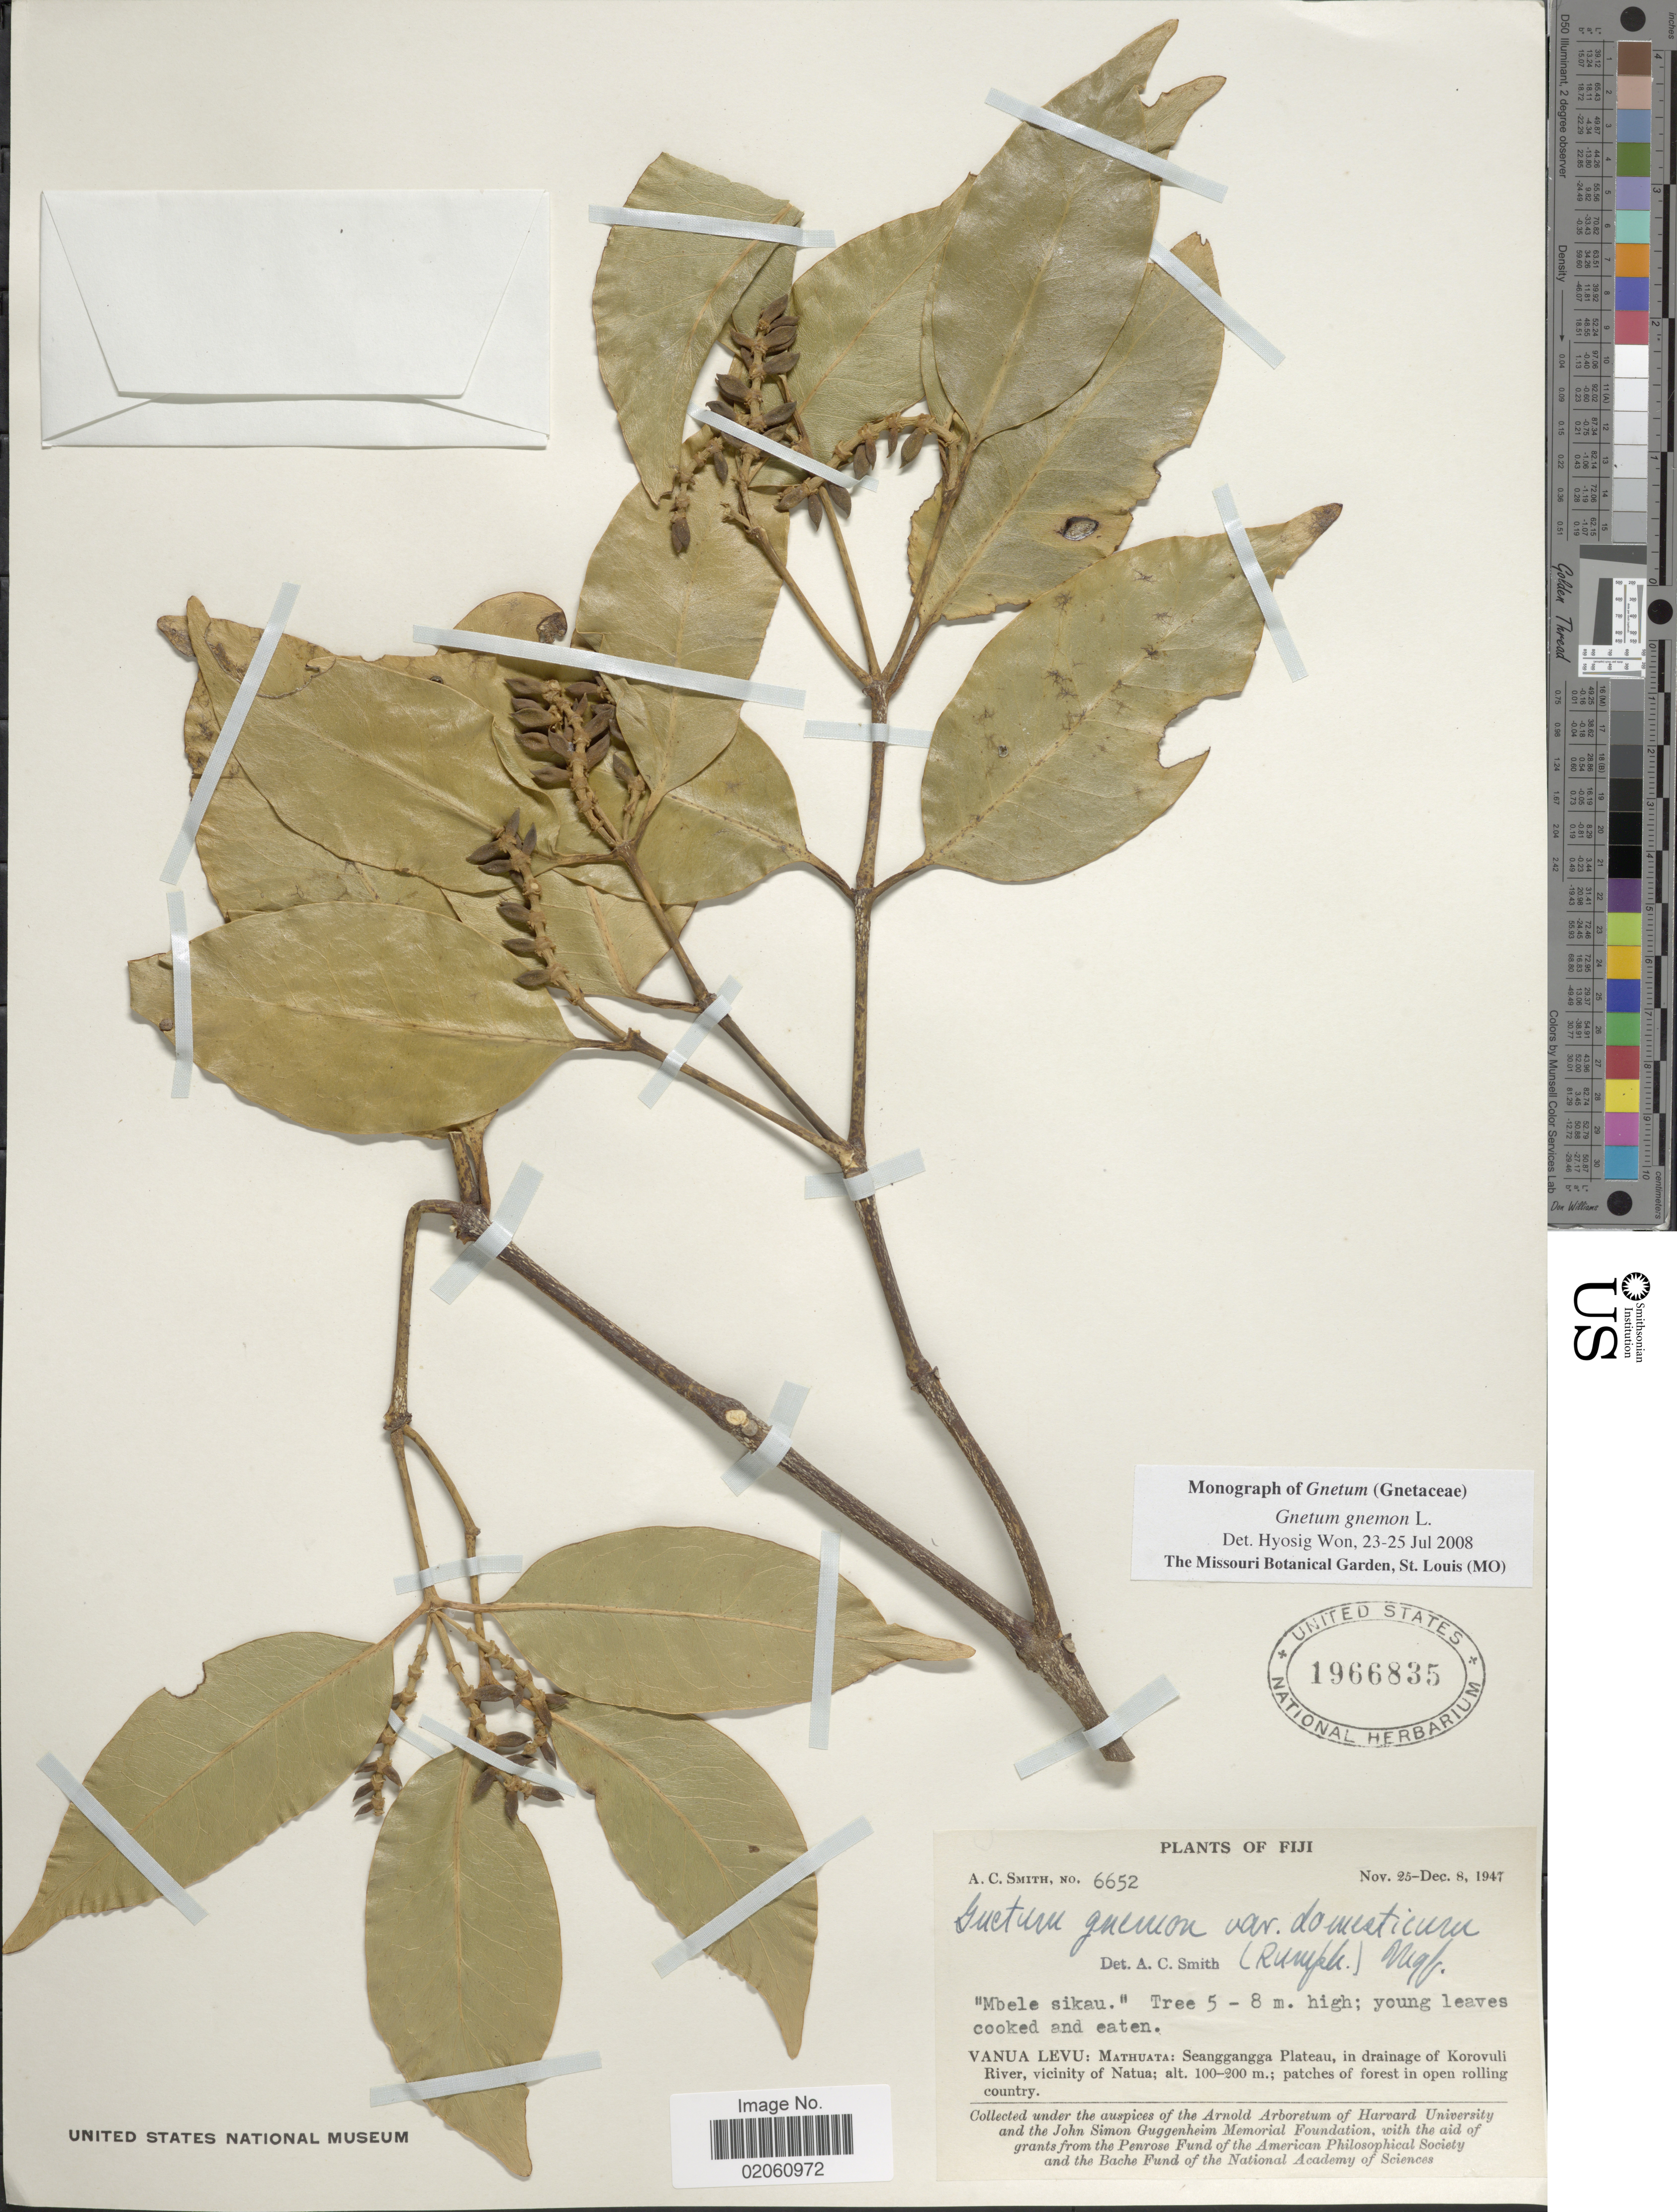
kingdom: Plantae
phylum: Tracheophyta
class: Gnetopsida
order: Gnetales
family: Gnetaceae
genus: Gnetum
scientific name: Gnetum gnemon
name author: L.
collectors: A. C. Smith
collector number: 6652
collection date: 1947-11-25/1947-12-08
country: Fiji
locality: Vanua Levu: Manhuata: Seanggangga Plateau, in drainage of Korovuli River, vicinity of Natua; patches of forest in open rolling country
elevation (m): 100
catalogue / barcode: US 1966835